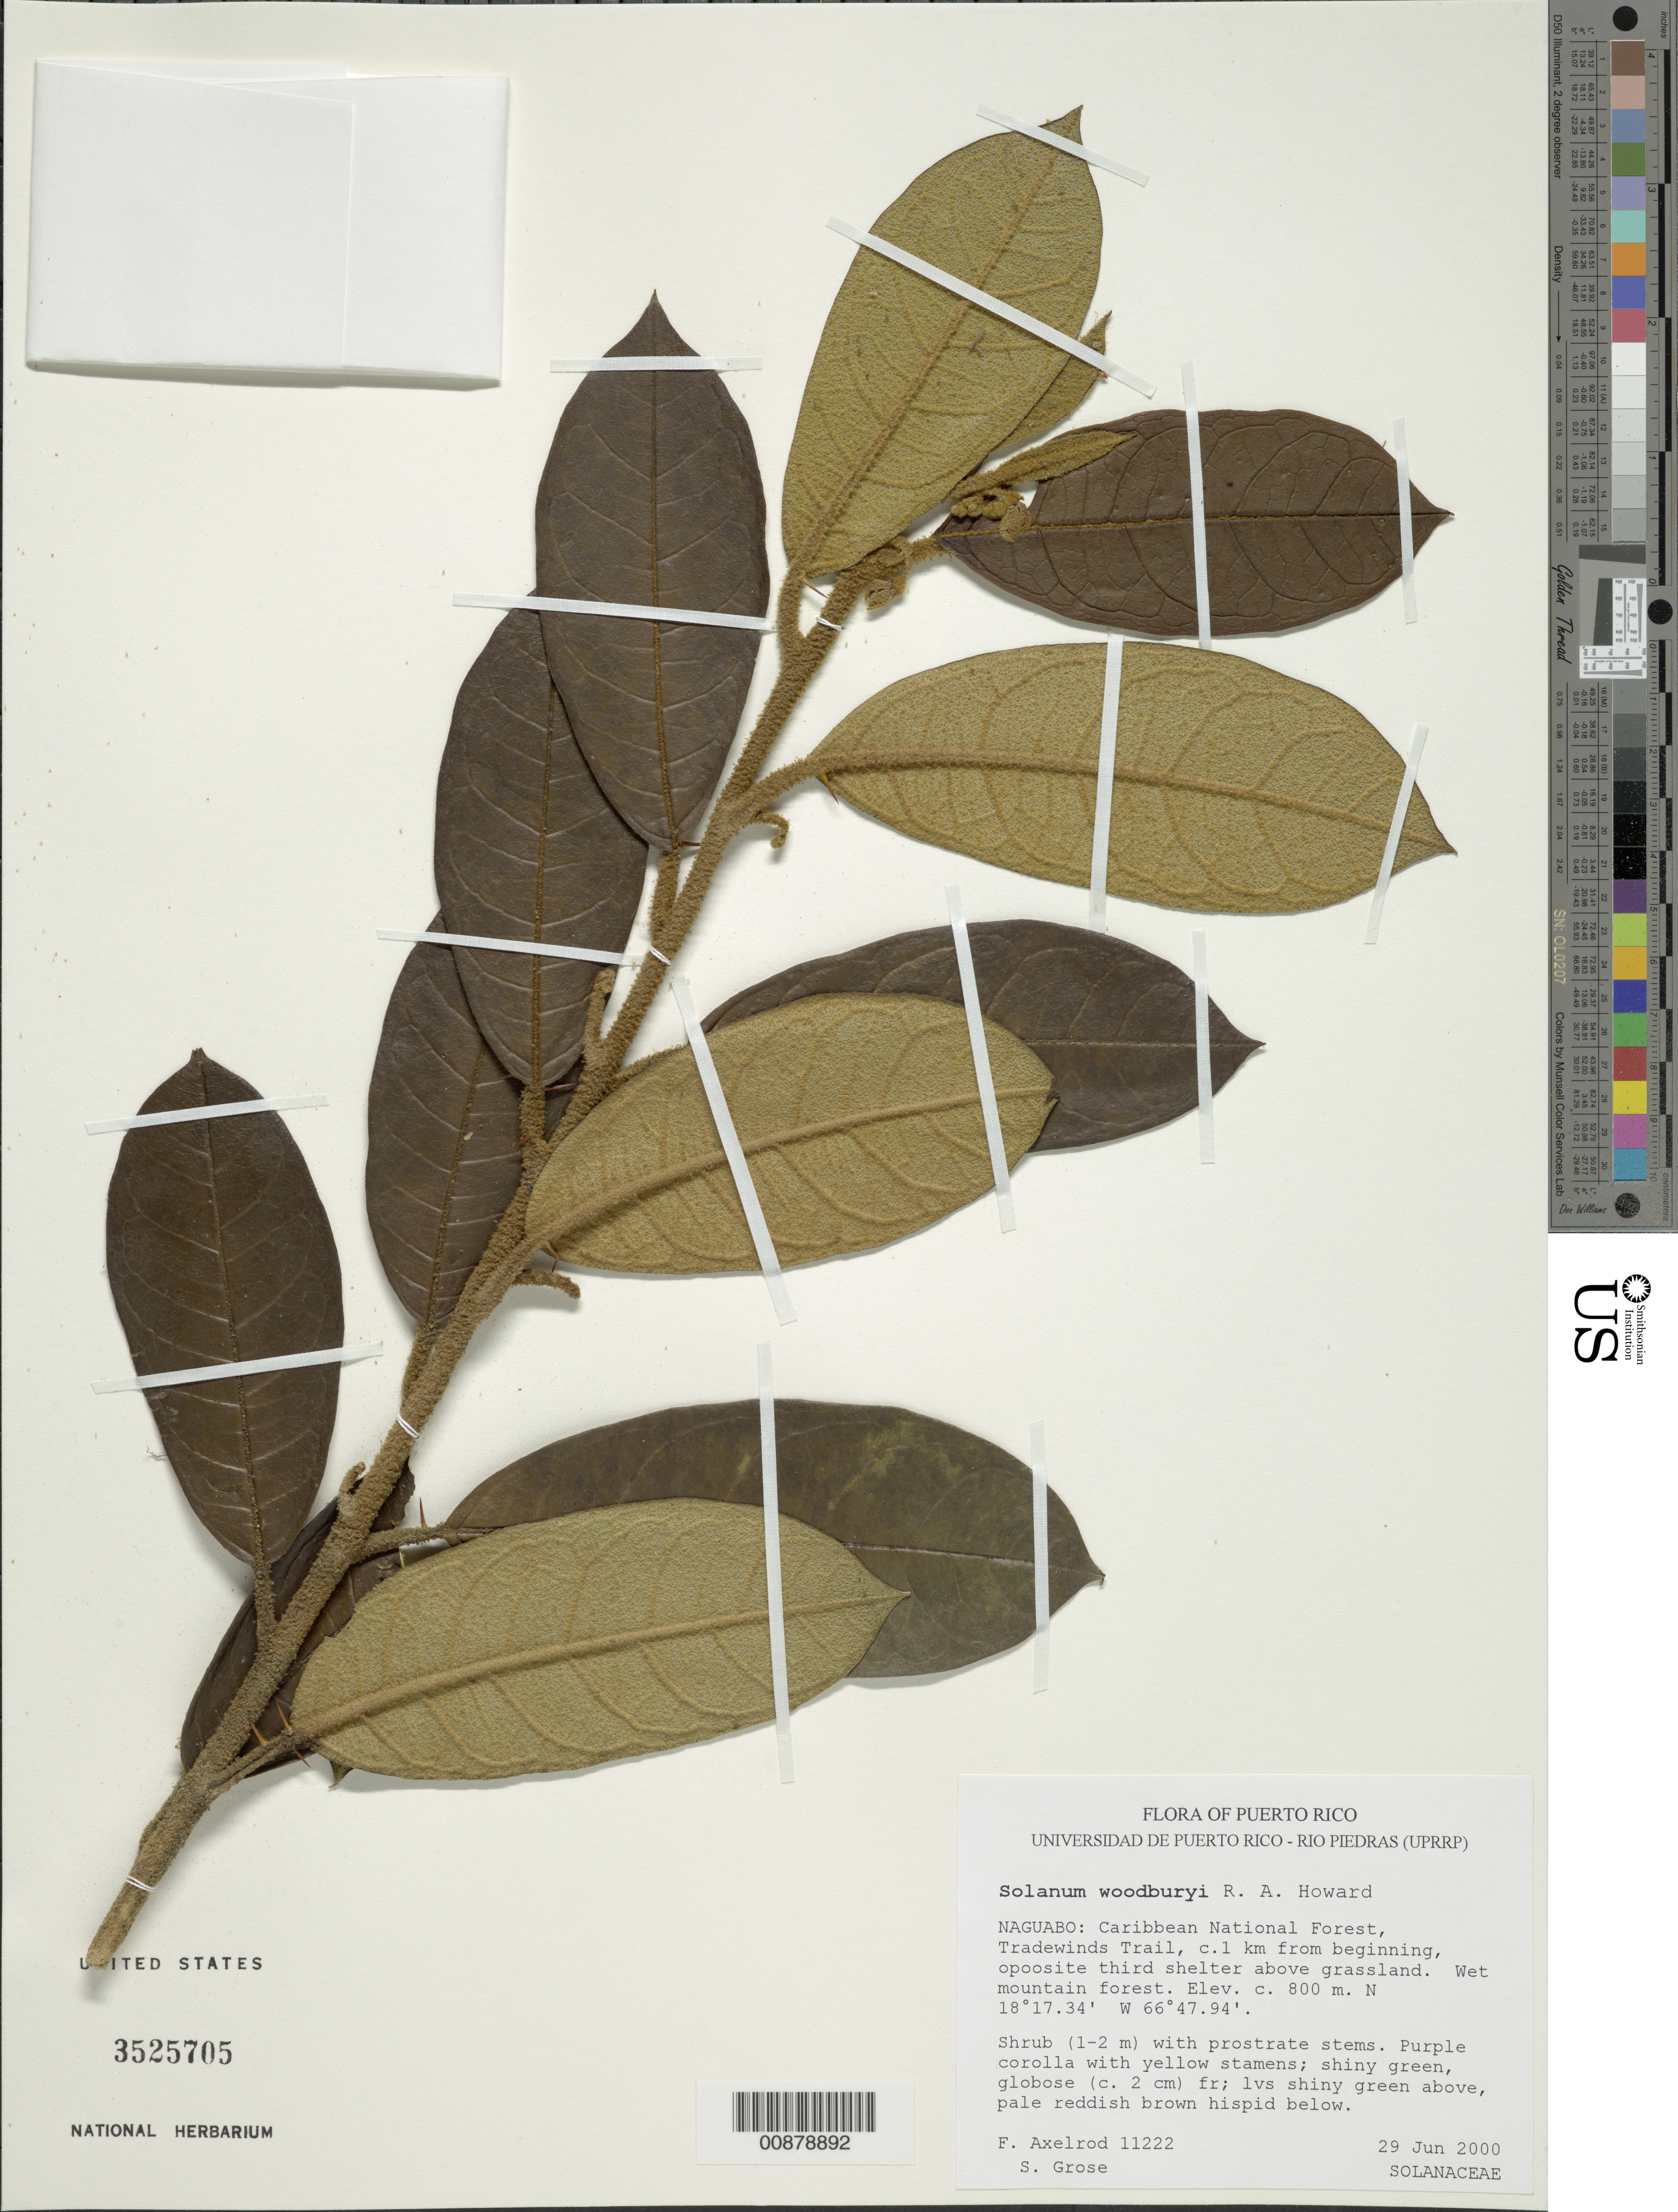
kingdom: Plantae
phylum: Tracheophyta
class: Magnoliopsida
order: Solanales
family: Solanaceae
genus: Solanum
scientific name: Solanum woodburyi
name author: R.A. Howard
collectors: F. S. Axelrod & S. Grose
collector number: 11222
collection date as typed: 29 Jun 2000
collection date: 2000-06-29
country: Puerto Rico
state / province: Naguabo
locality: Caribbean National Forest, Tradewinds Trail, ca. 1 km from beginning, opposite third shelter above grassland.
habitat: Wet mountain forest.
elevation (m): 800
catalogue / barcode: US 3525705